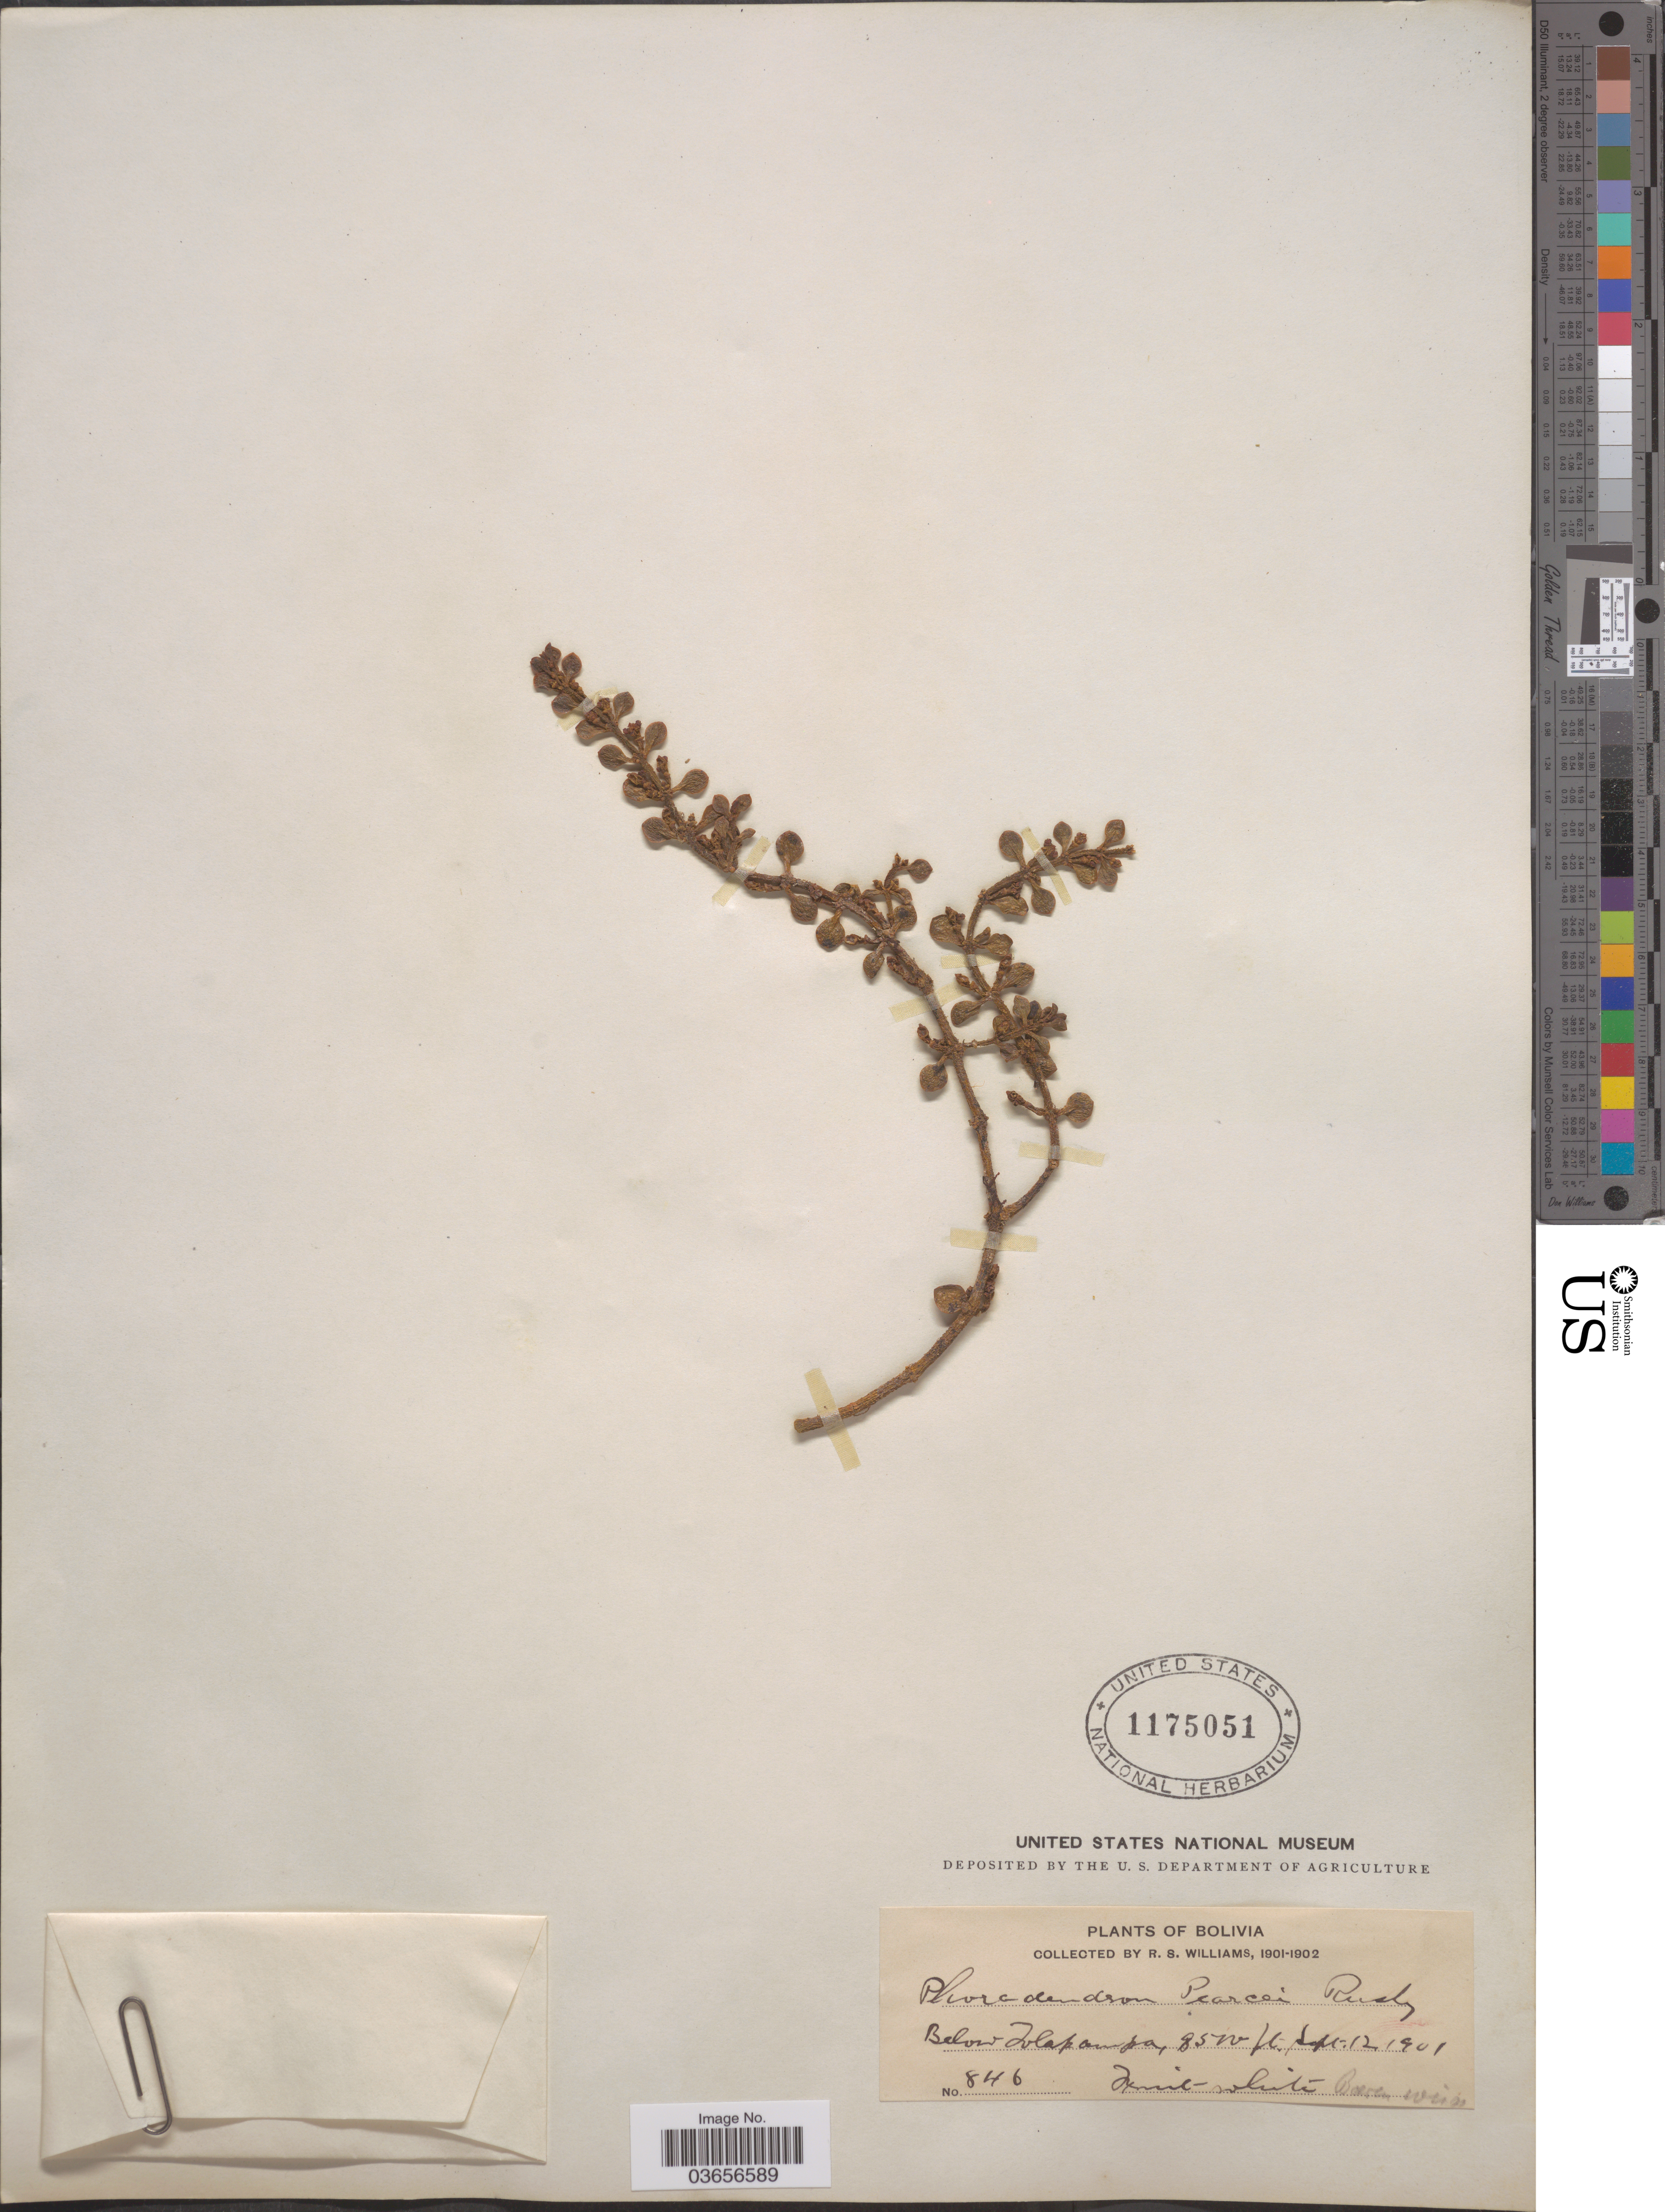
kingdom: Plantae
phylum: Tracheophyta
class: Magnoliopsida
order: Santalales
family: Viscaceae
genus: Dendrophthora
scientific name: Dendrophthora pearcei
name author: (Rusby) Kuijt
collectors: R. S. Williams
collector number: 846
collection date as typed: Sept. 12, 1901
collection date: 1901-09-12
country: Bolivia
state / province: La Páz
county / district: Larecaja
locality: Below Tolapampa (on trail from Sorata to Mapiri)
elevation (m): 2591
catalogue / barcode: US 1175051